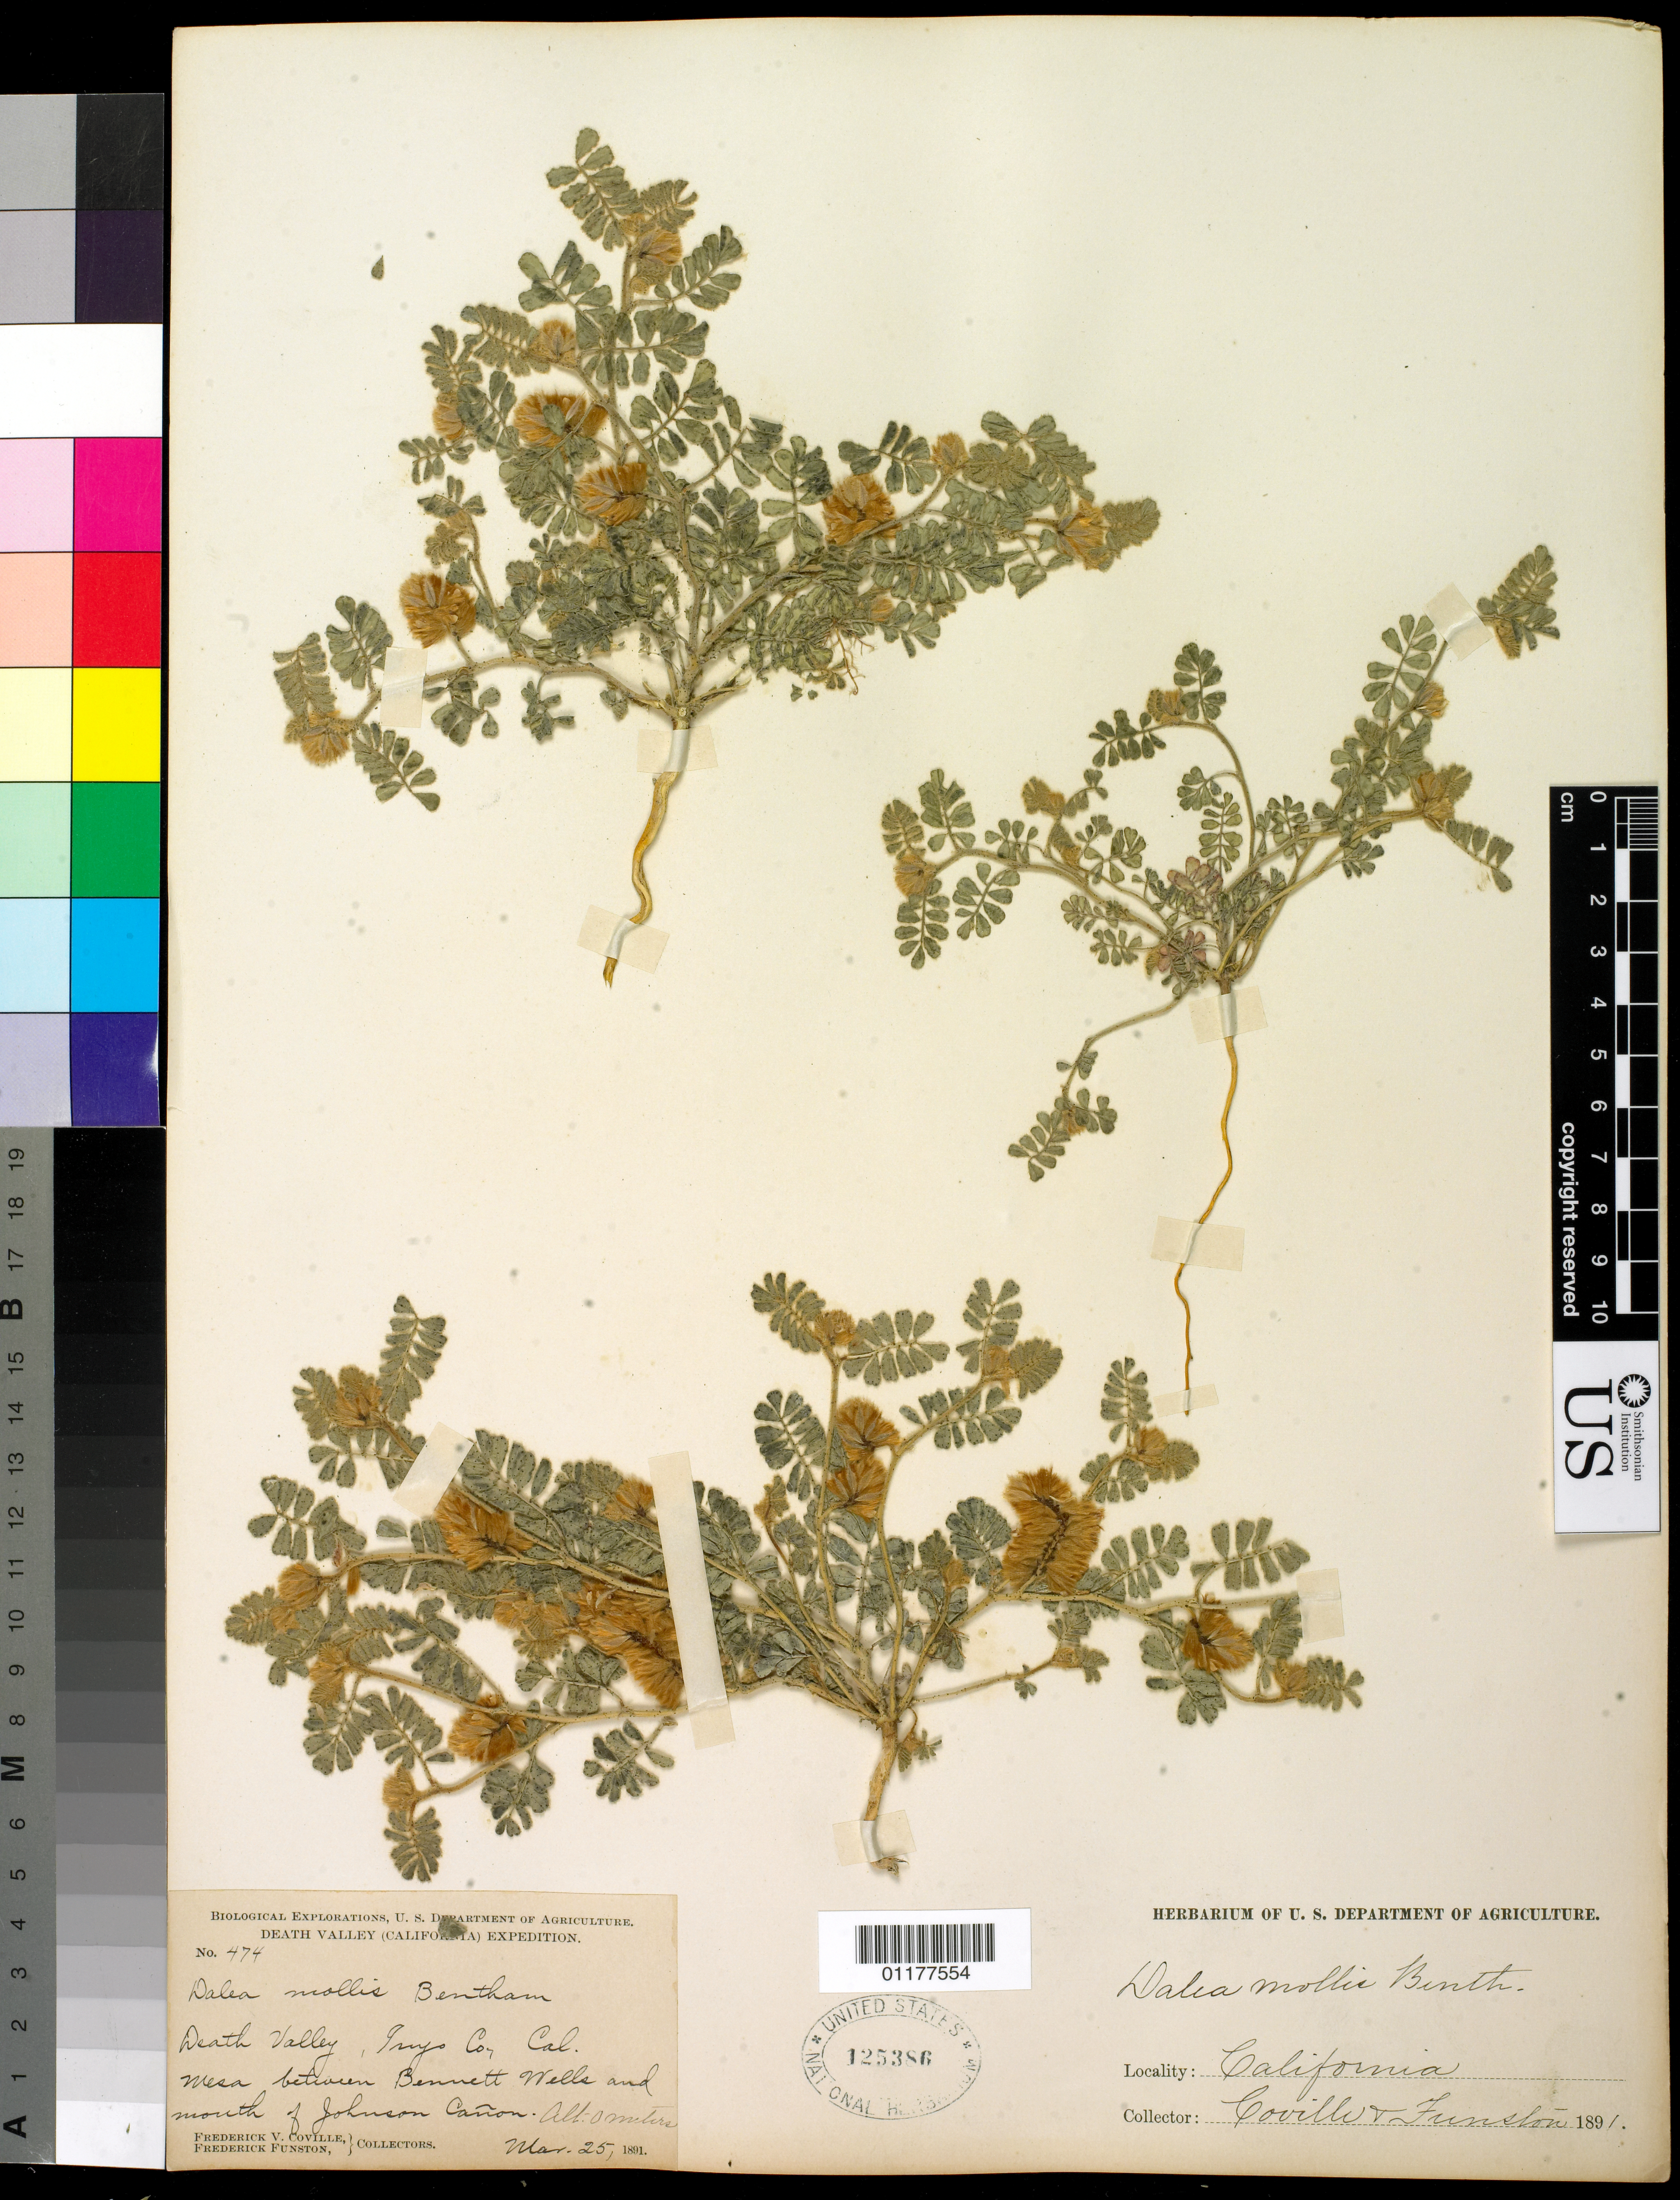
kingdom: Plantae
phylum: Tracheophyta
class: Magnoliopsida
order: Fabales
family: Fabaceae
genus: Dalea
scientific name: Dalea mollis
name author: Benth.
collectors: F. V. Coville & F. Funston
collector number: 474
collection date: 1891-03-25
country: United States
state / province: California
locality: Mesa between Bennett Wells and mouth of Johnson Canyon.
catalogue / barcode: US 125386